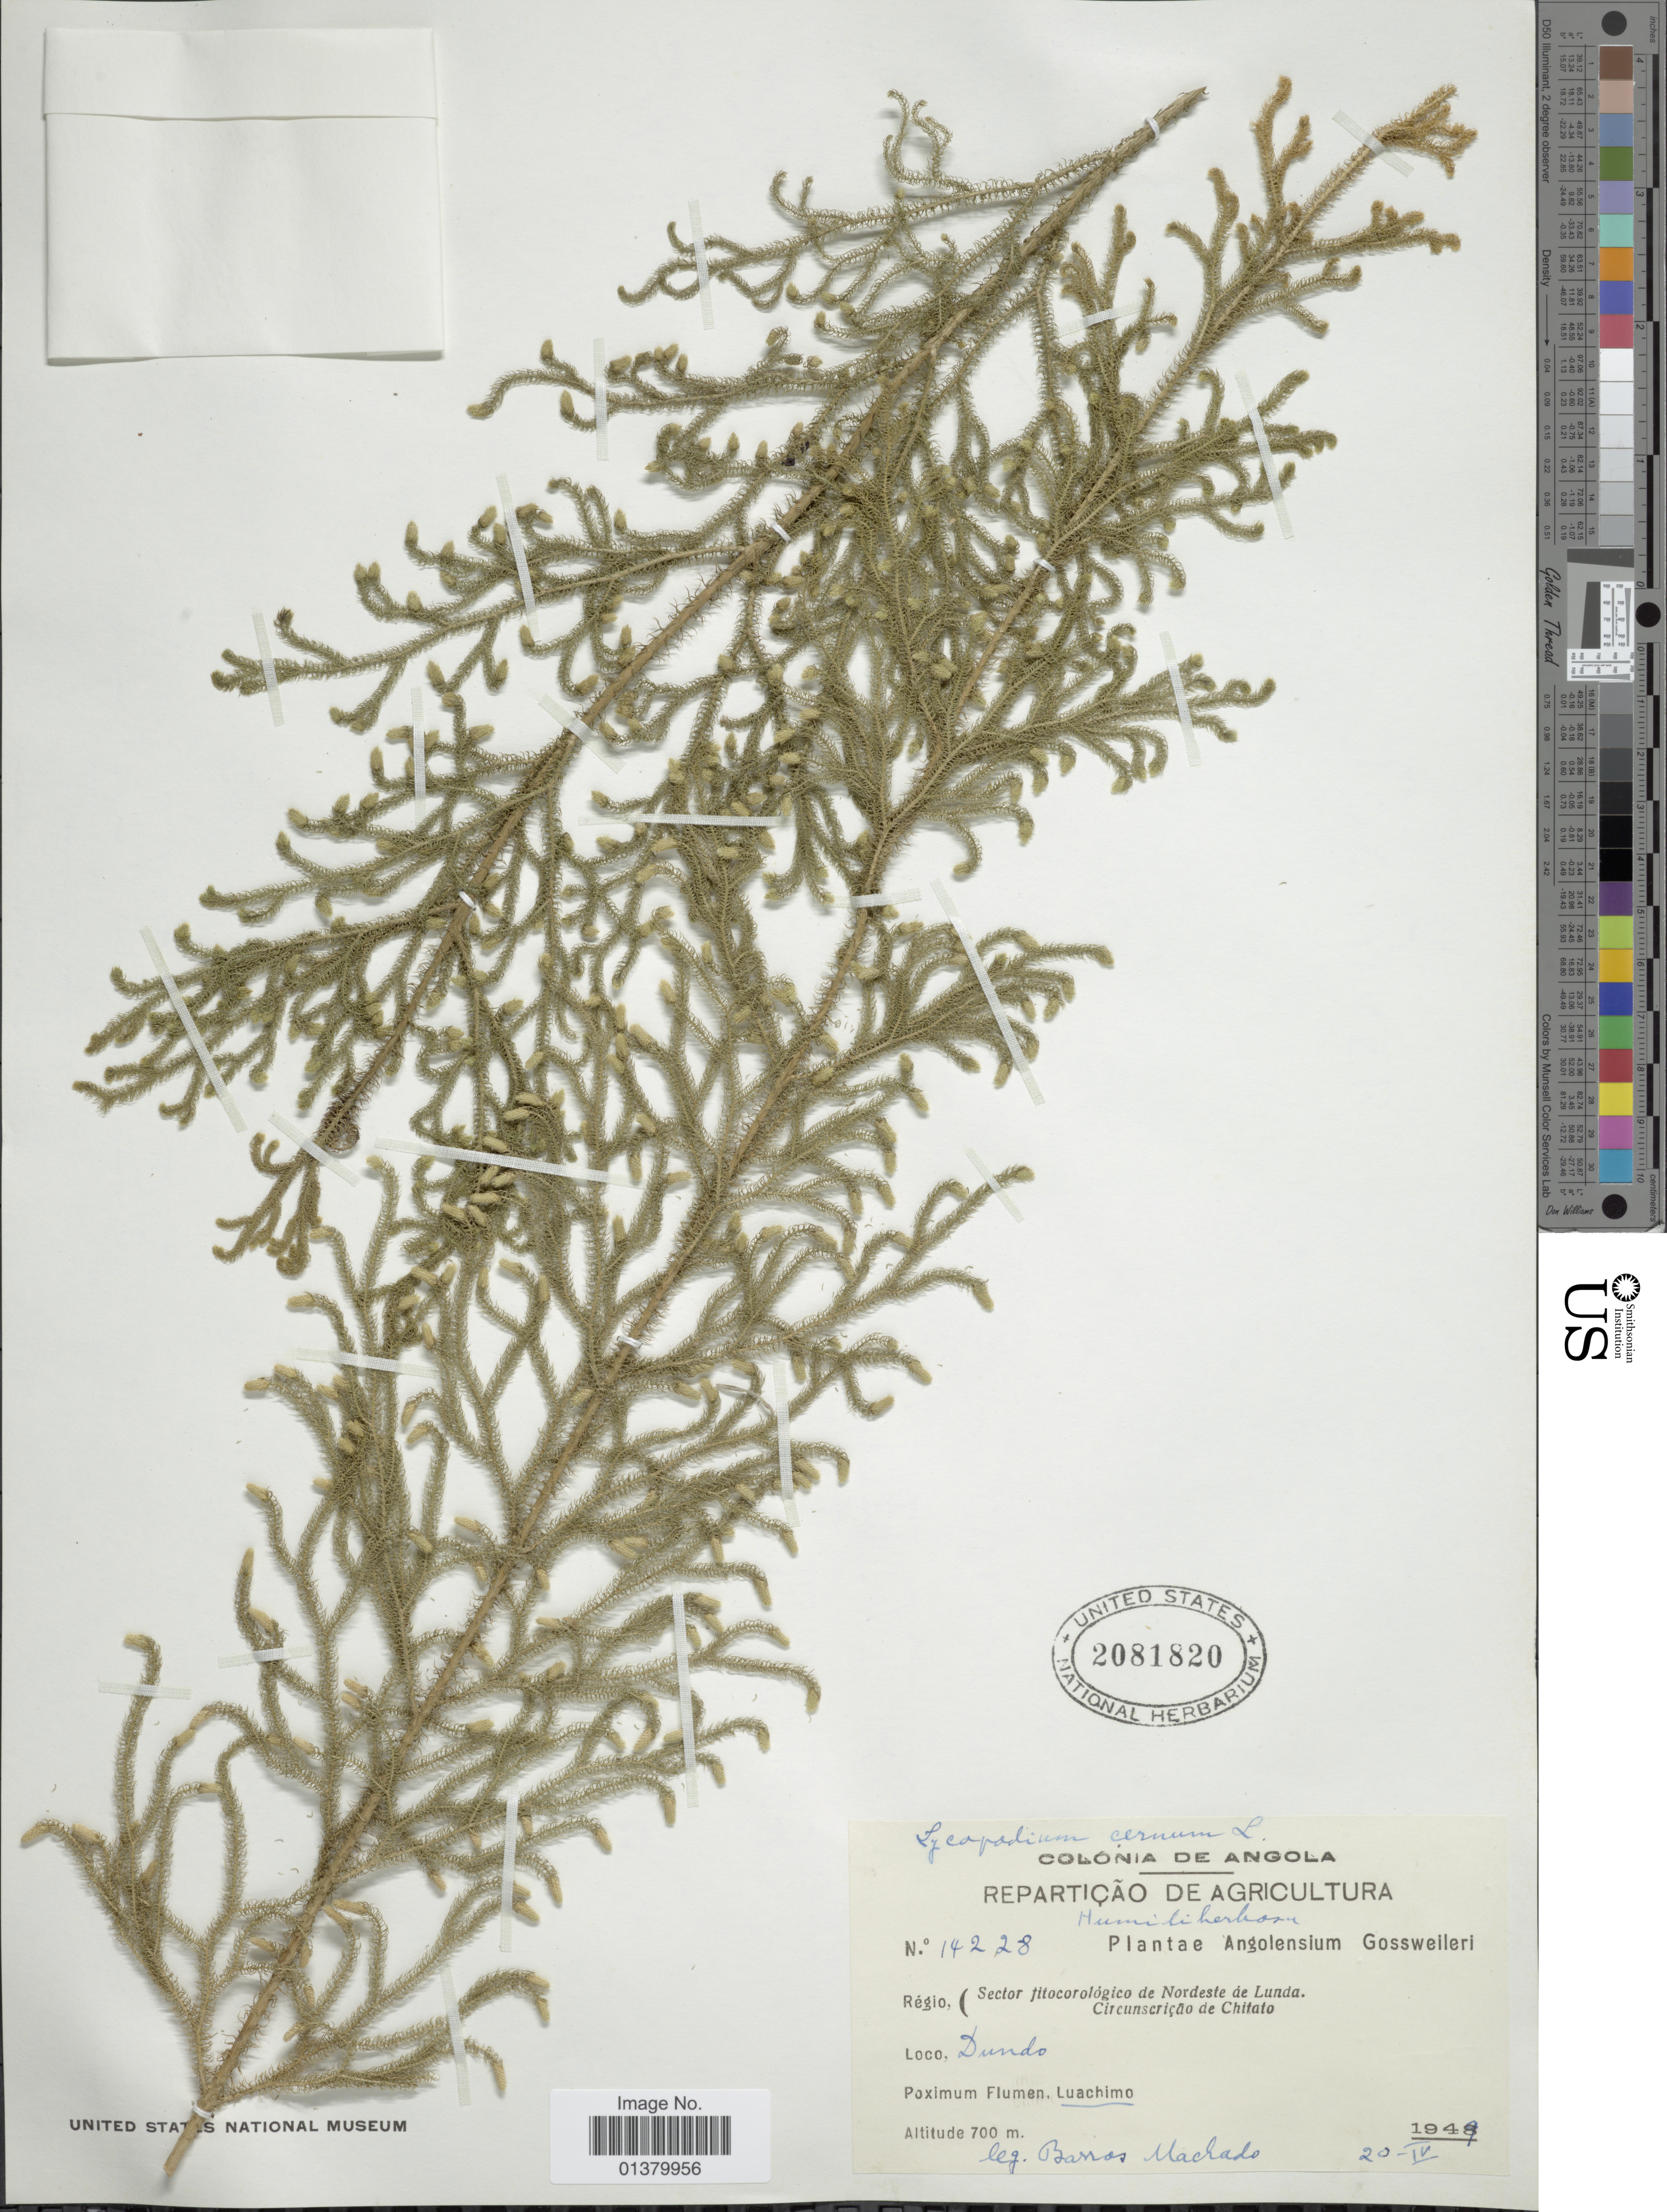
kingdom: Plantae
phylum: Tracheophyta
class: Lycopodiopsida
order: Lycopodiales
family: Lycopodiaceae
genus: Palhinhaea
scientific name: Palhinhaea cernua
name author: (L.) Vasc. & Franco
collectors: B. Machado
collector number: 14228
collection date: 1949-04-20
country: Angola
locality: Dundo.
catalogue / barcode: US 2081820